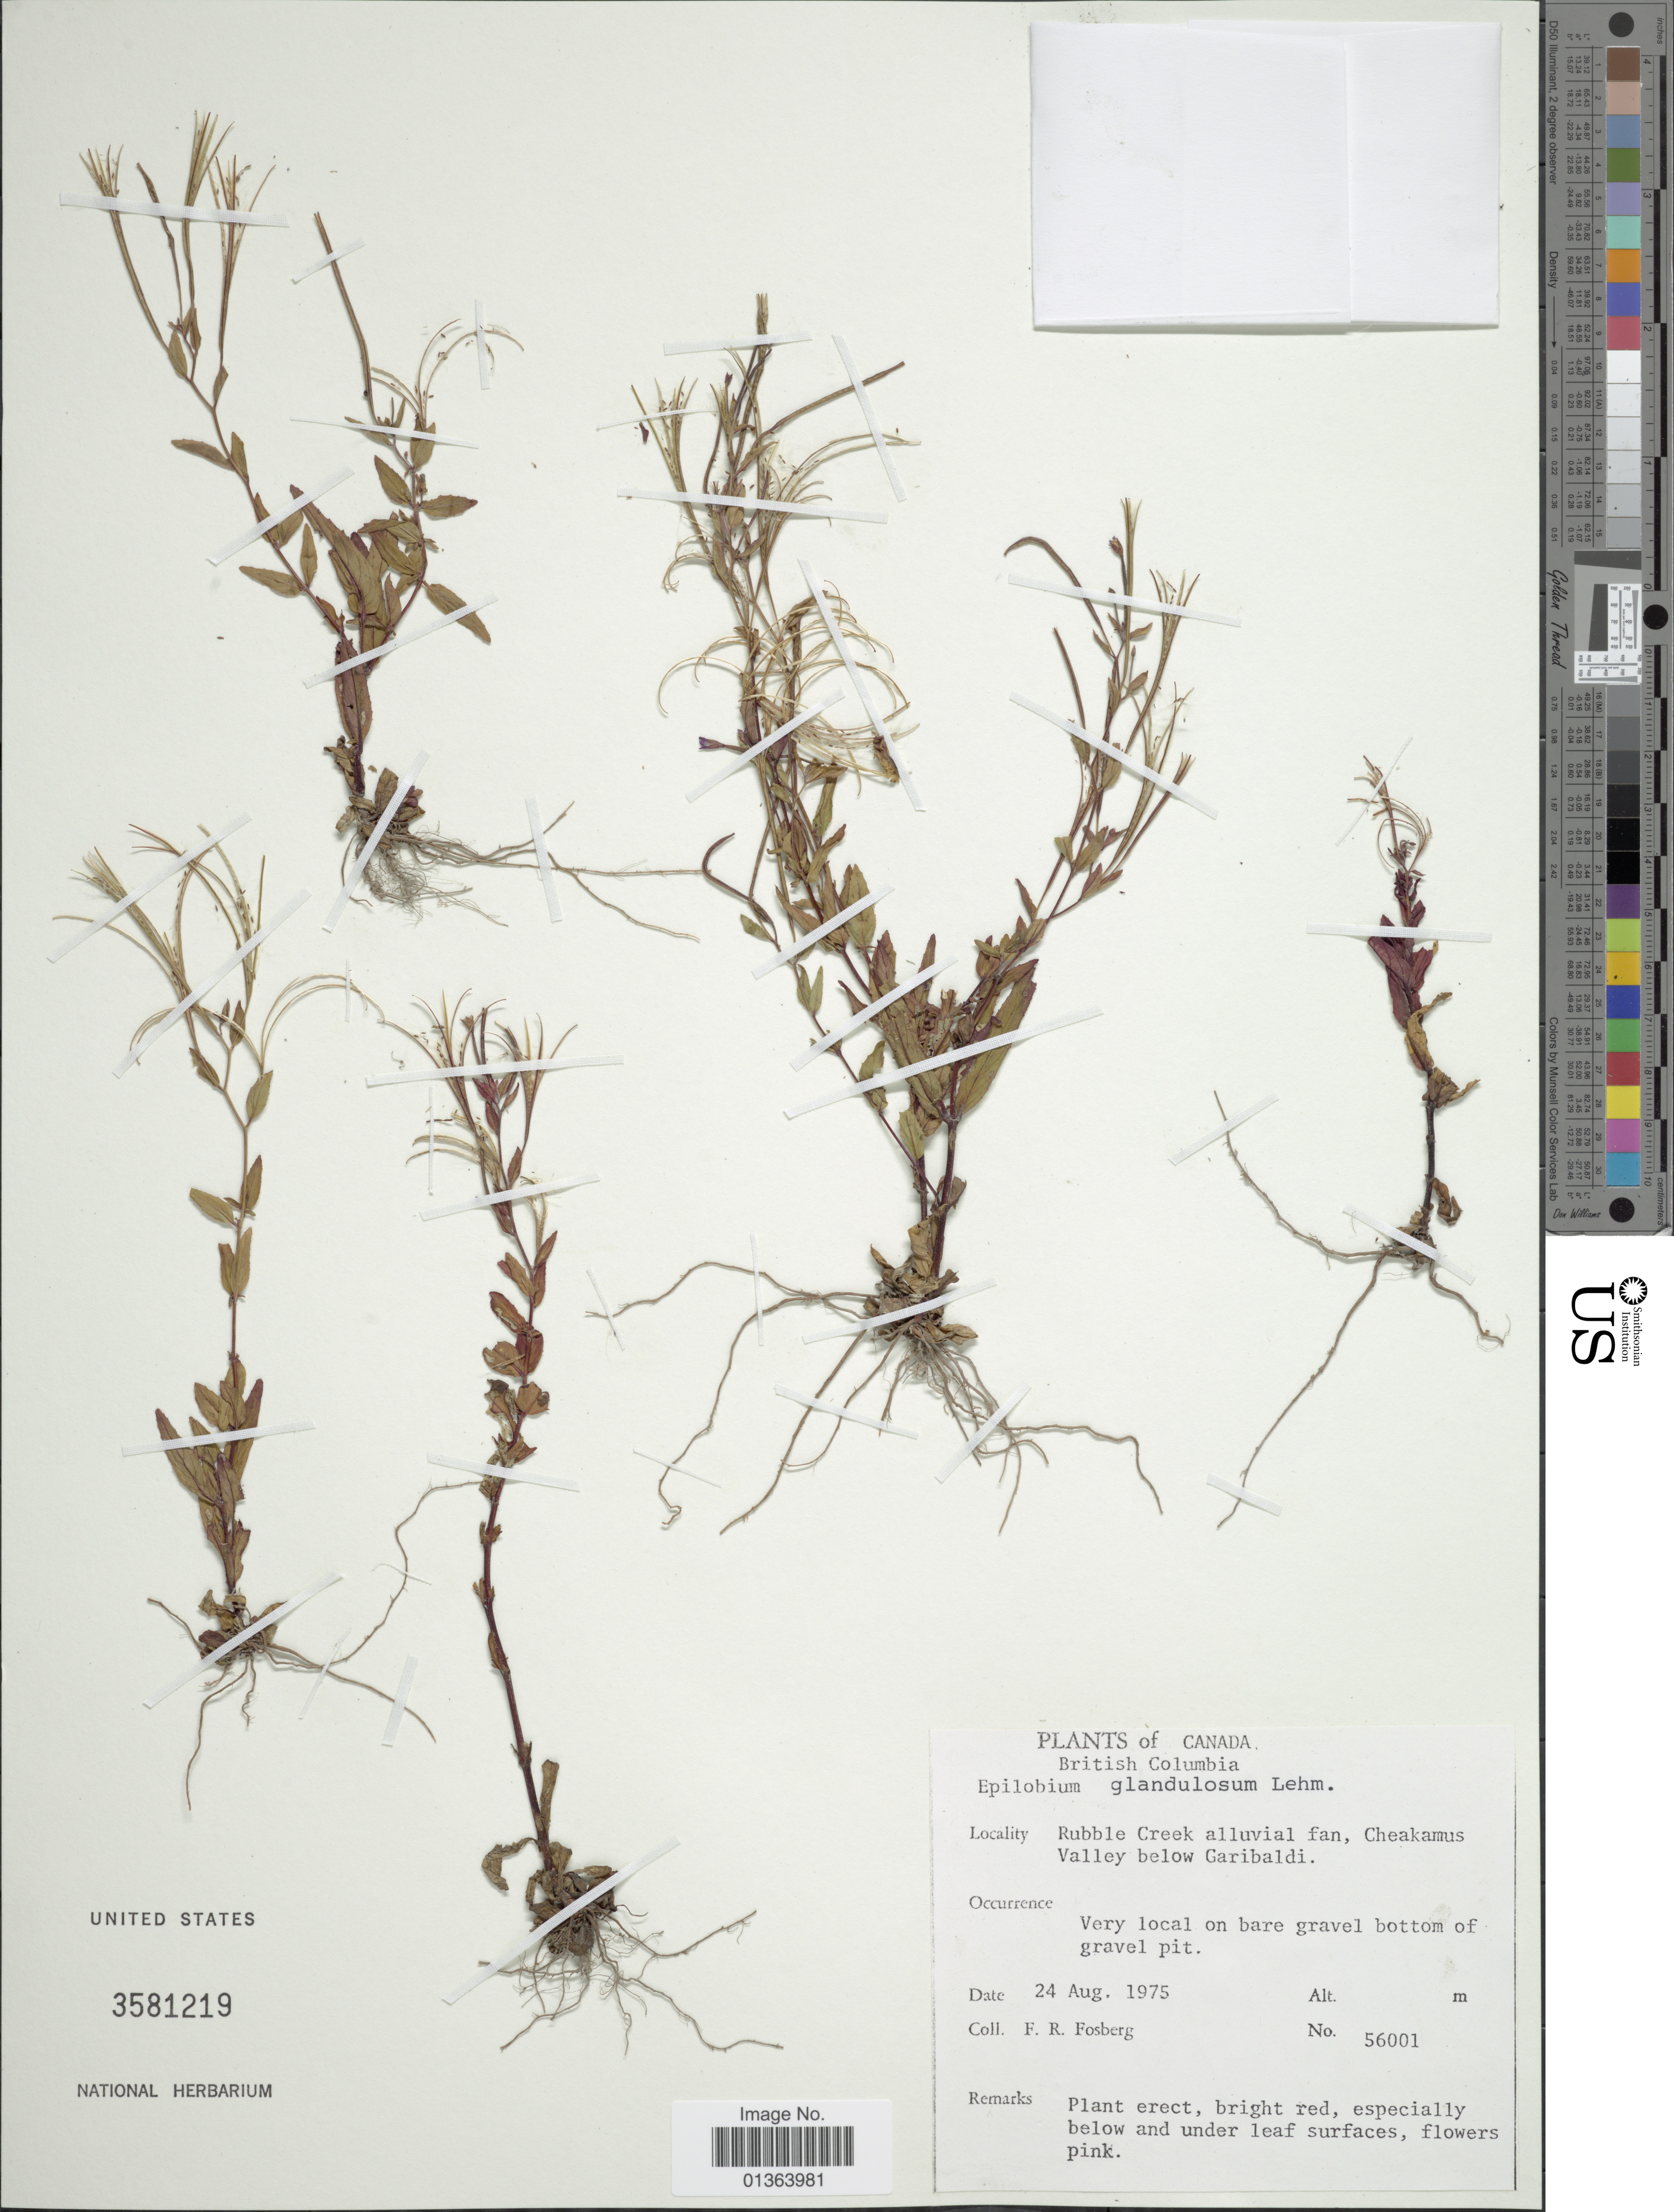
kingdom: Plantae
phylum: Tracheophyta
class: Magnoliopsida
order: Myrtales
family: Onagraceae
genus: Epilobium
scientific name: Epilobium ciliatum subsp. glandulosum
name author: (Lehm.) Hoch & P.H. Raven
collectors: F. R. Fosberg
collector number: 56001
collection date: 1975-08-24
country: Canada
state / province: British Columbia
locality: Rubble Creek alluvial fan, Cheakamus Valley below Garibaldi.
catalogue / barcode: US 3581219